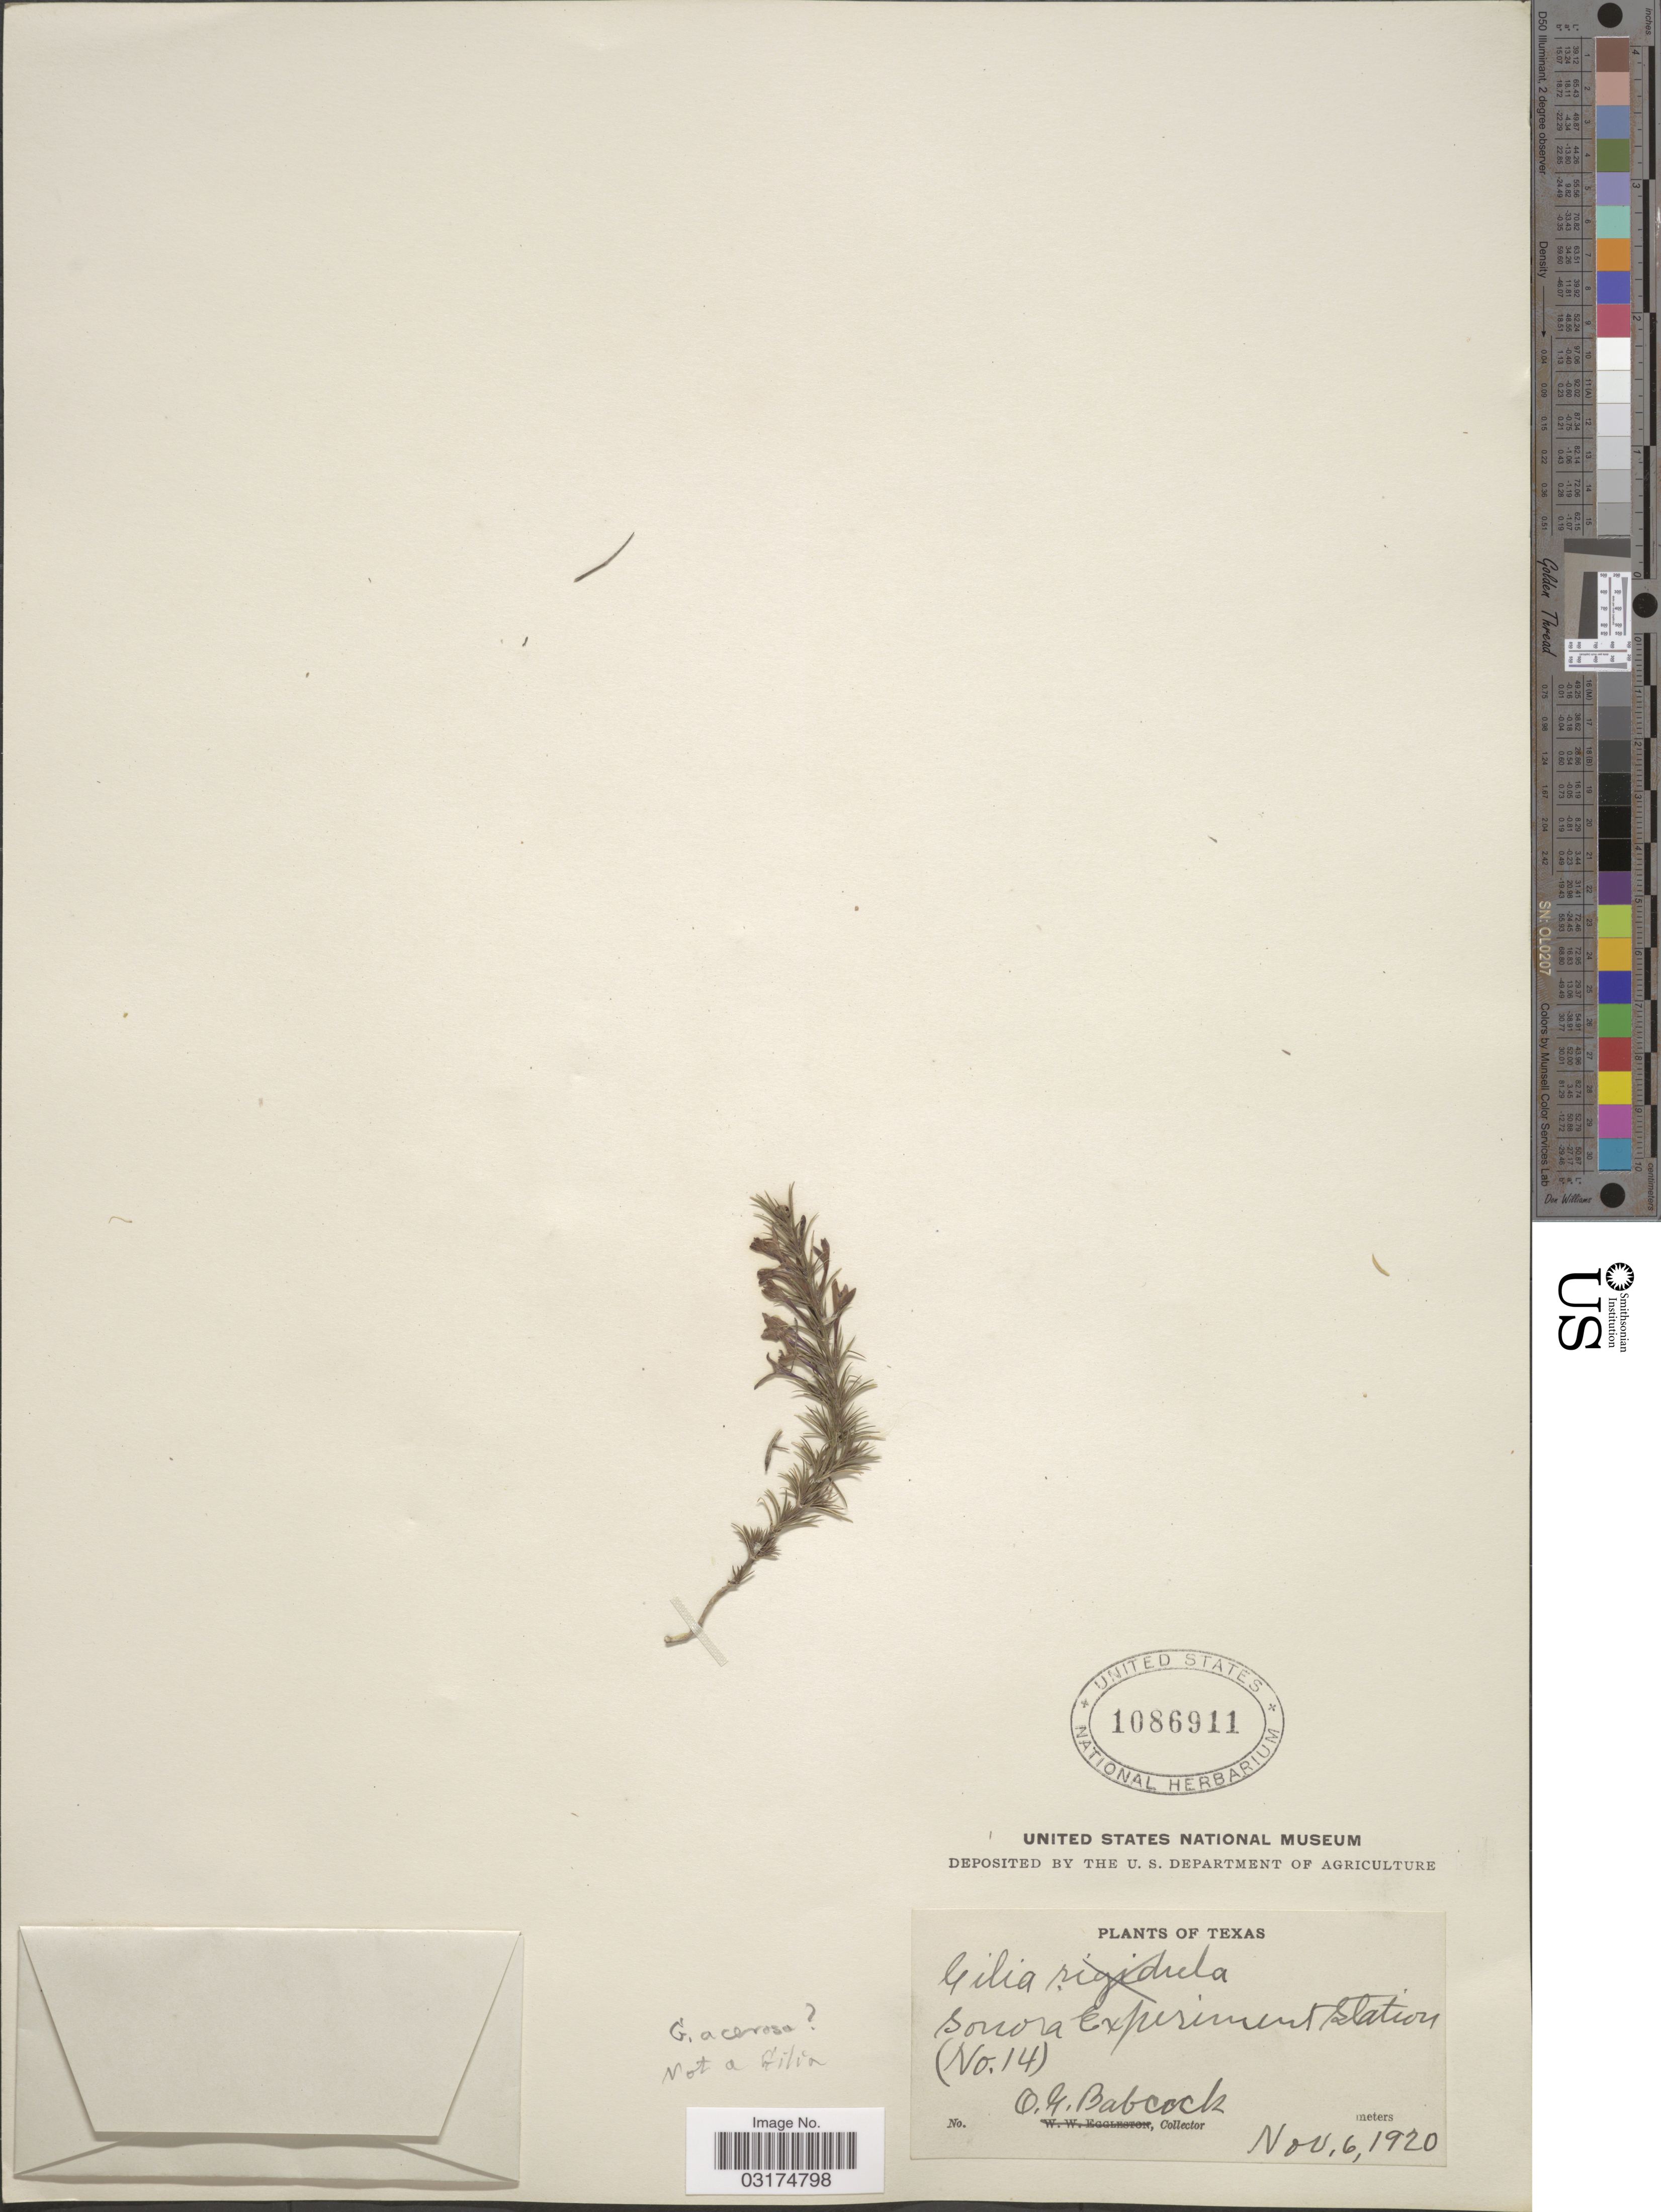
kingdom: Plantae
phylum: Tracheophyta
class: Magnoliopsida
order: Ericales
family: Polemoniaceae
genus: Gilia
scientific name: Gilia acerosa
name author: (A. Gray) Britton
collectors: O. Babcock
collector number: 14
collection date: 1920-11-06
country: United States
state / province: Texas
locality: Sonora Experiment Station.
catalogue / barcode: US 1086911